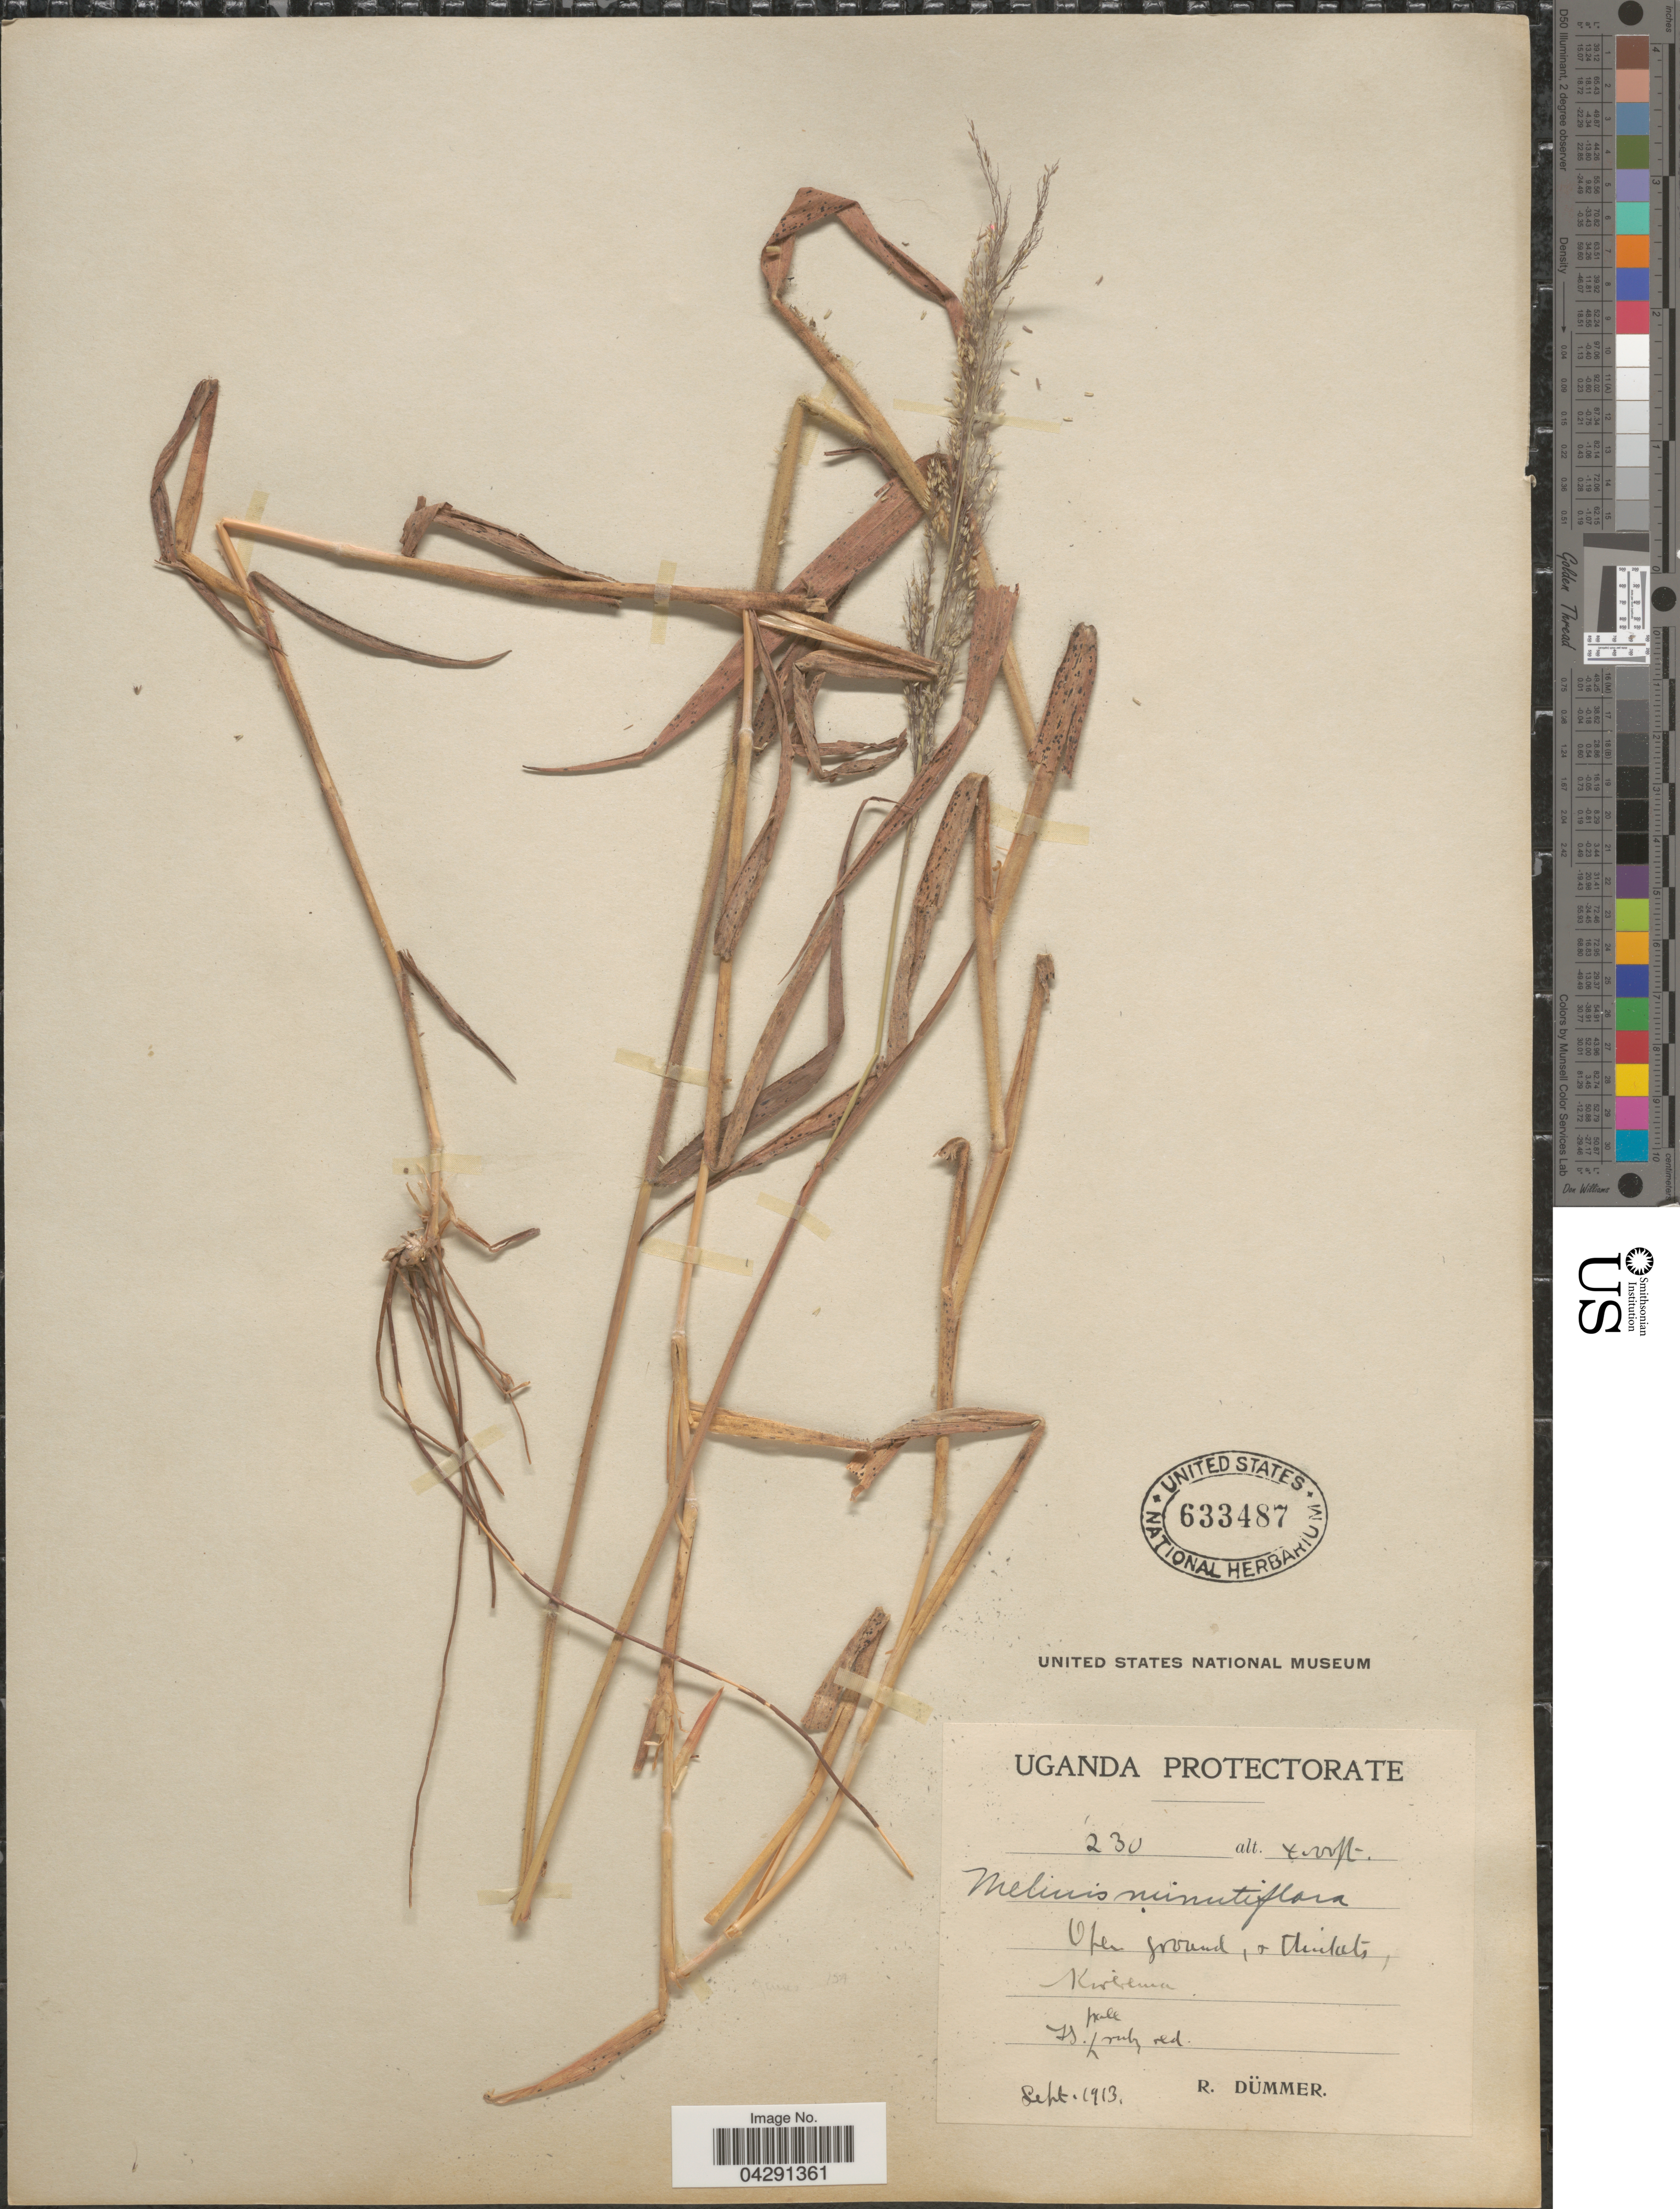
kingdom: Plantae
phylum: Tracheophyta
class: Liliopsida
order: Poales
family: Poaceae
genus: Melinis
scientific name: Melinis minutiflora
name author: P. Beauv.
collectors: R. A. Dümmer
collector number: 230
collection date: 1913-09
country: Uganda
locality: Open ground, & thickets, Kirerema.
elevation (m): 1219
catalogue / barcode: US 633487